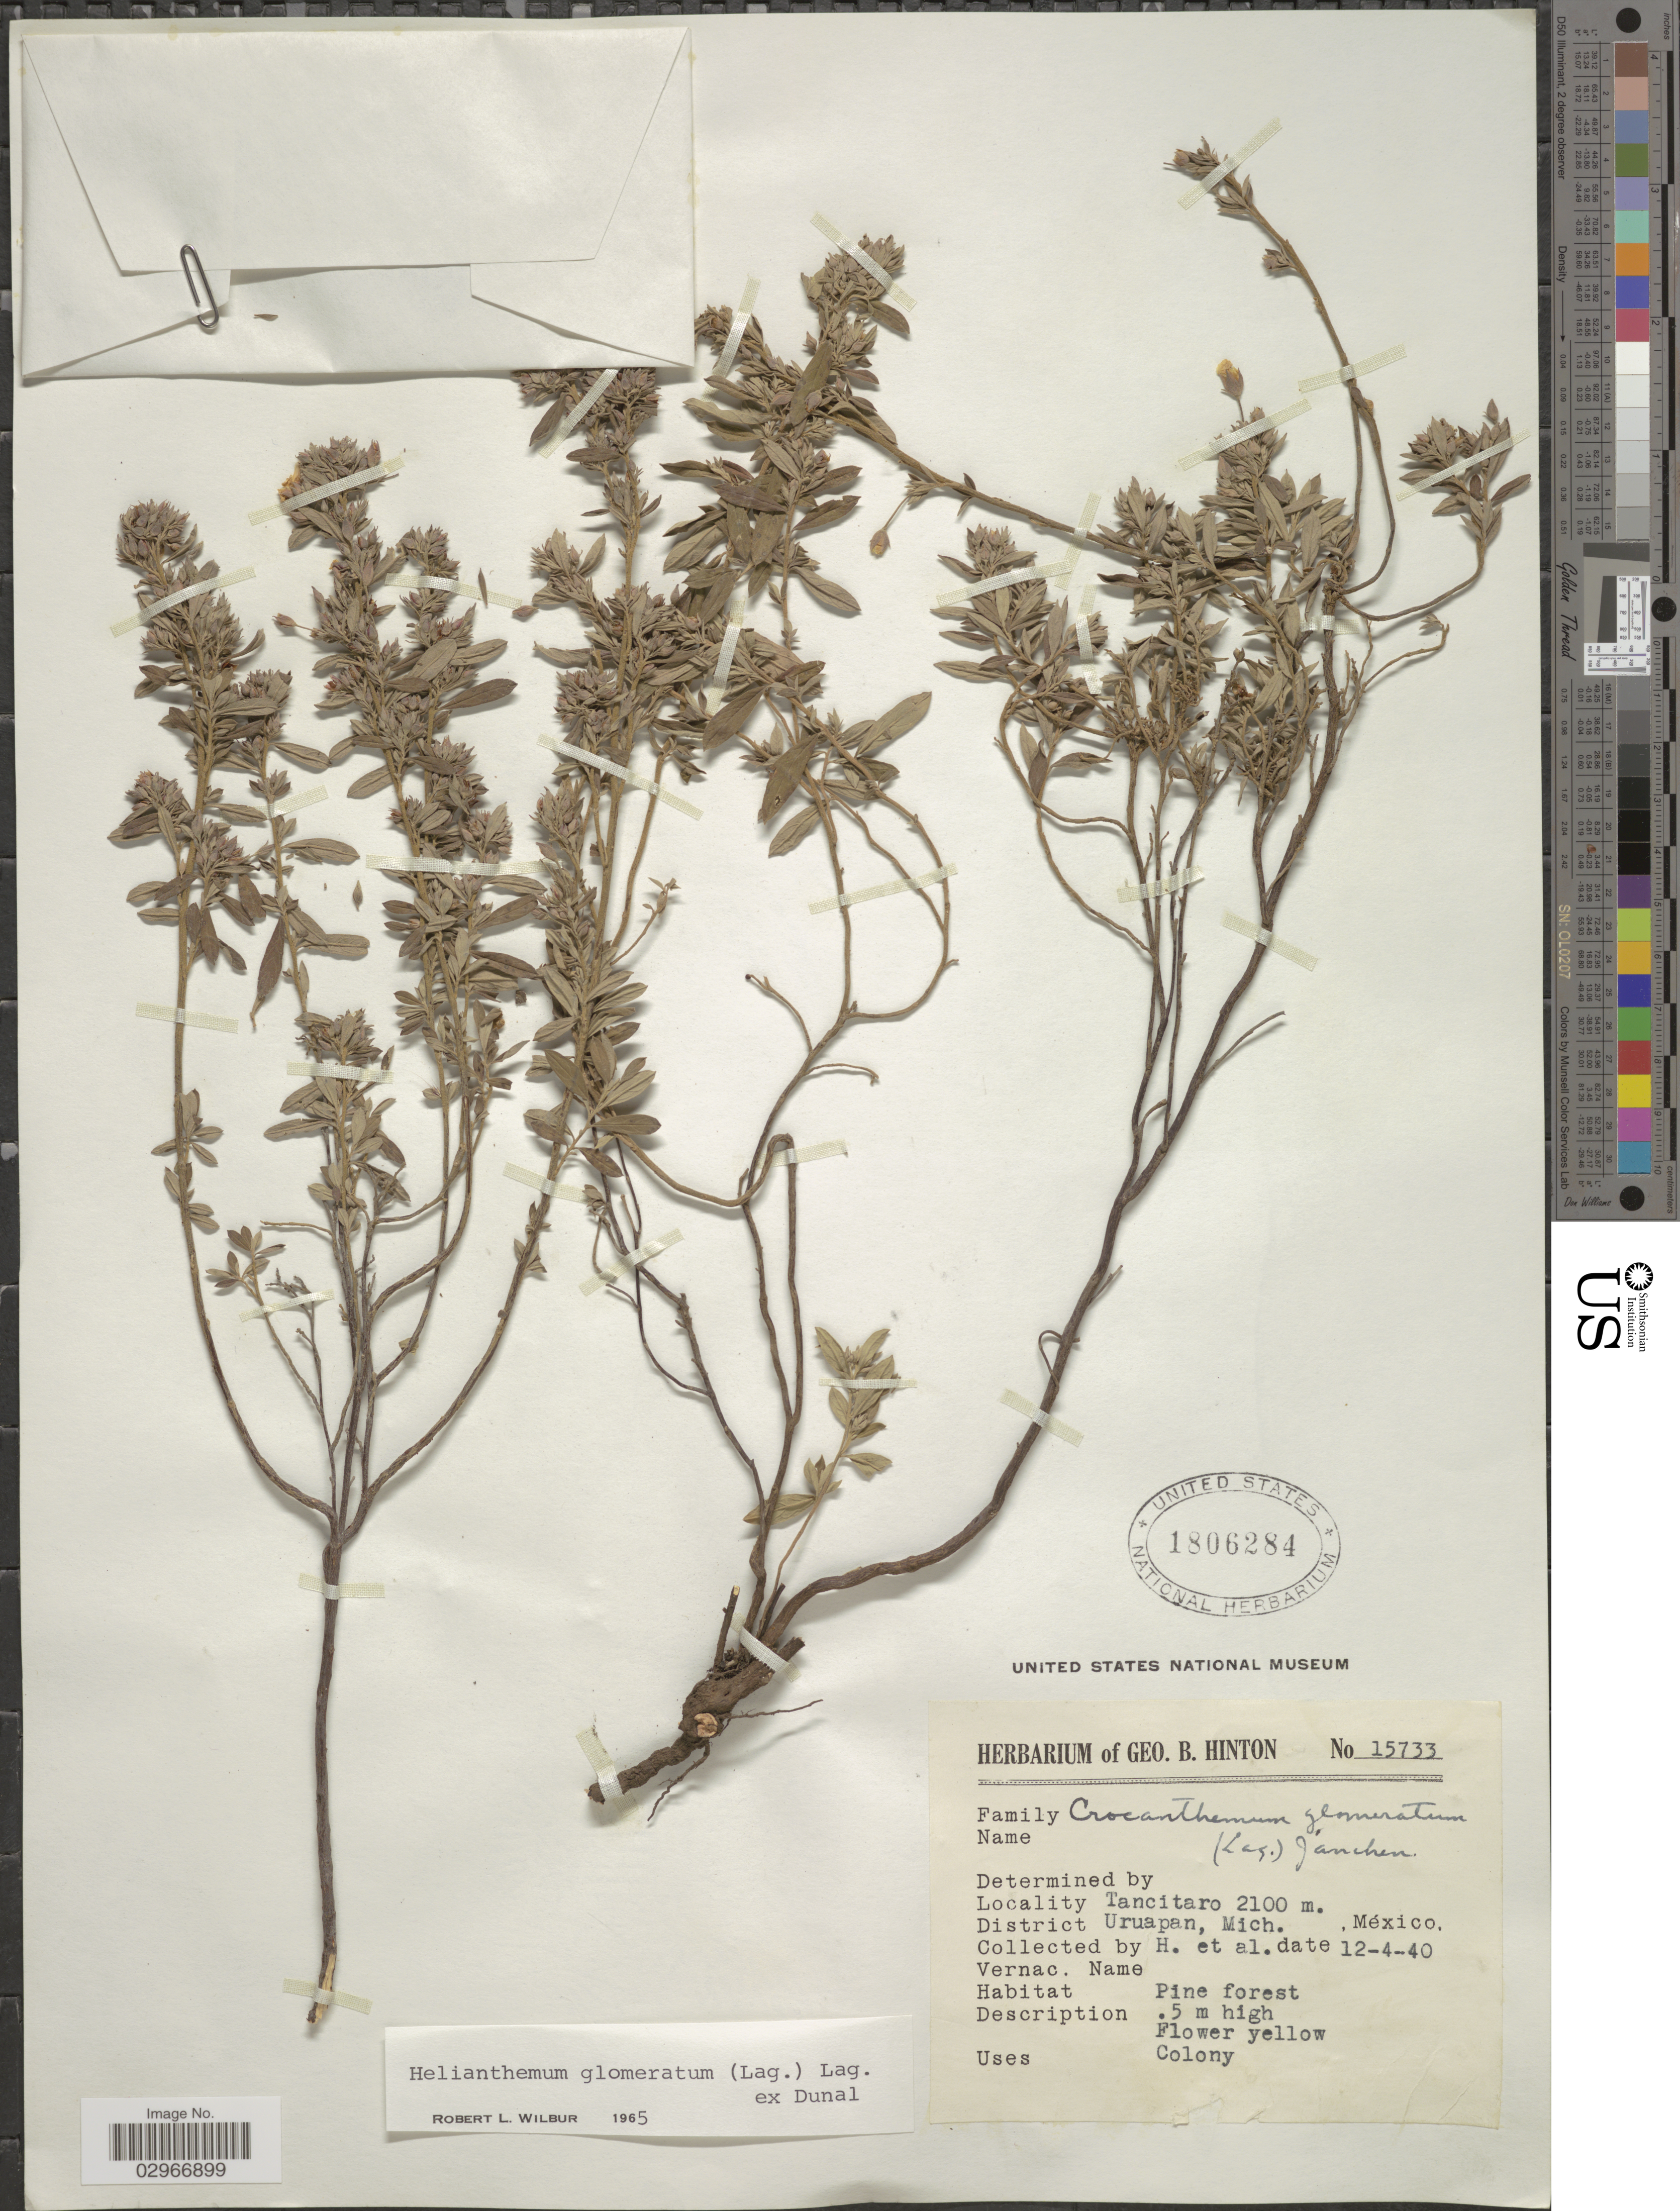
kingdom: Plantae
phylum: Tracheophyta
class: Magnoliopsida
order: Malvales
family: Cistaceae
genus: Helianthemum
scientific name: Helianthemum glomeratum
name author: (Lag.) Lag. ex Dunal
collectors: G. B. Hinton & et al.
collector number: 15733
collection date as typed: Transcribed d/m/y: 12/4/40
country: Mexico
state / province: Michoacán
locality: Tancitaro, District Uruapan.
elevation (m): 2100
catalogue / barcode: US 1806284